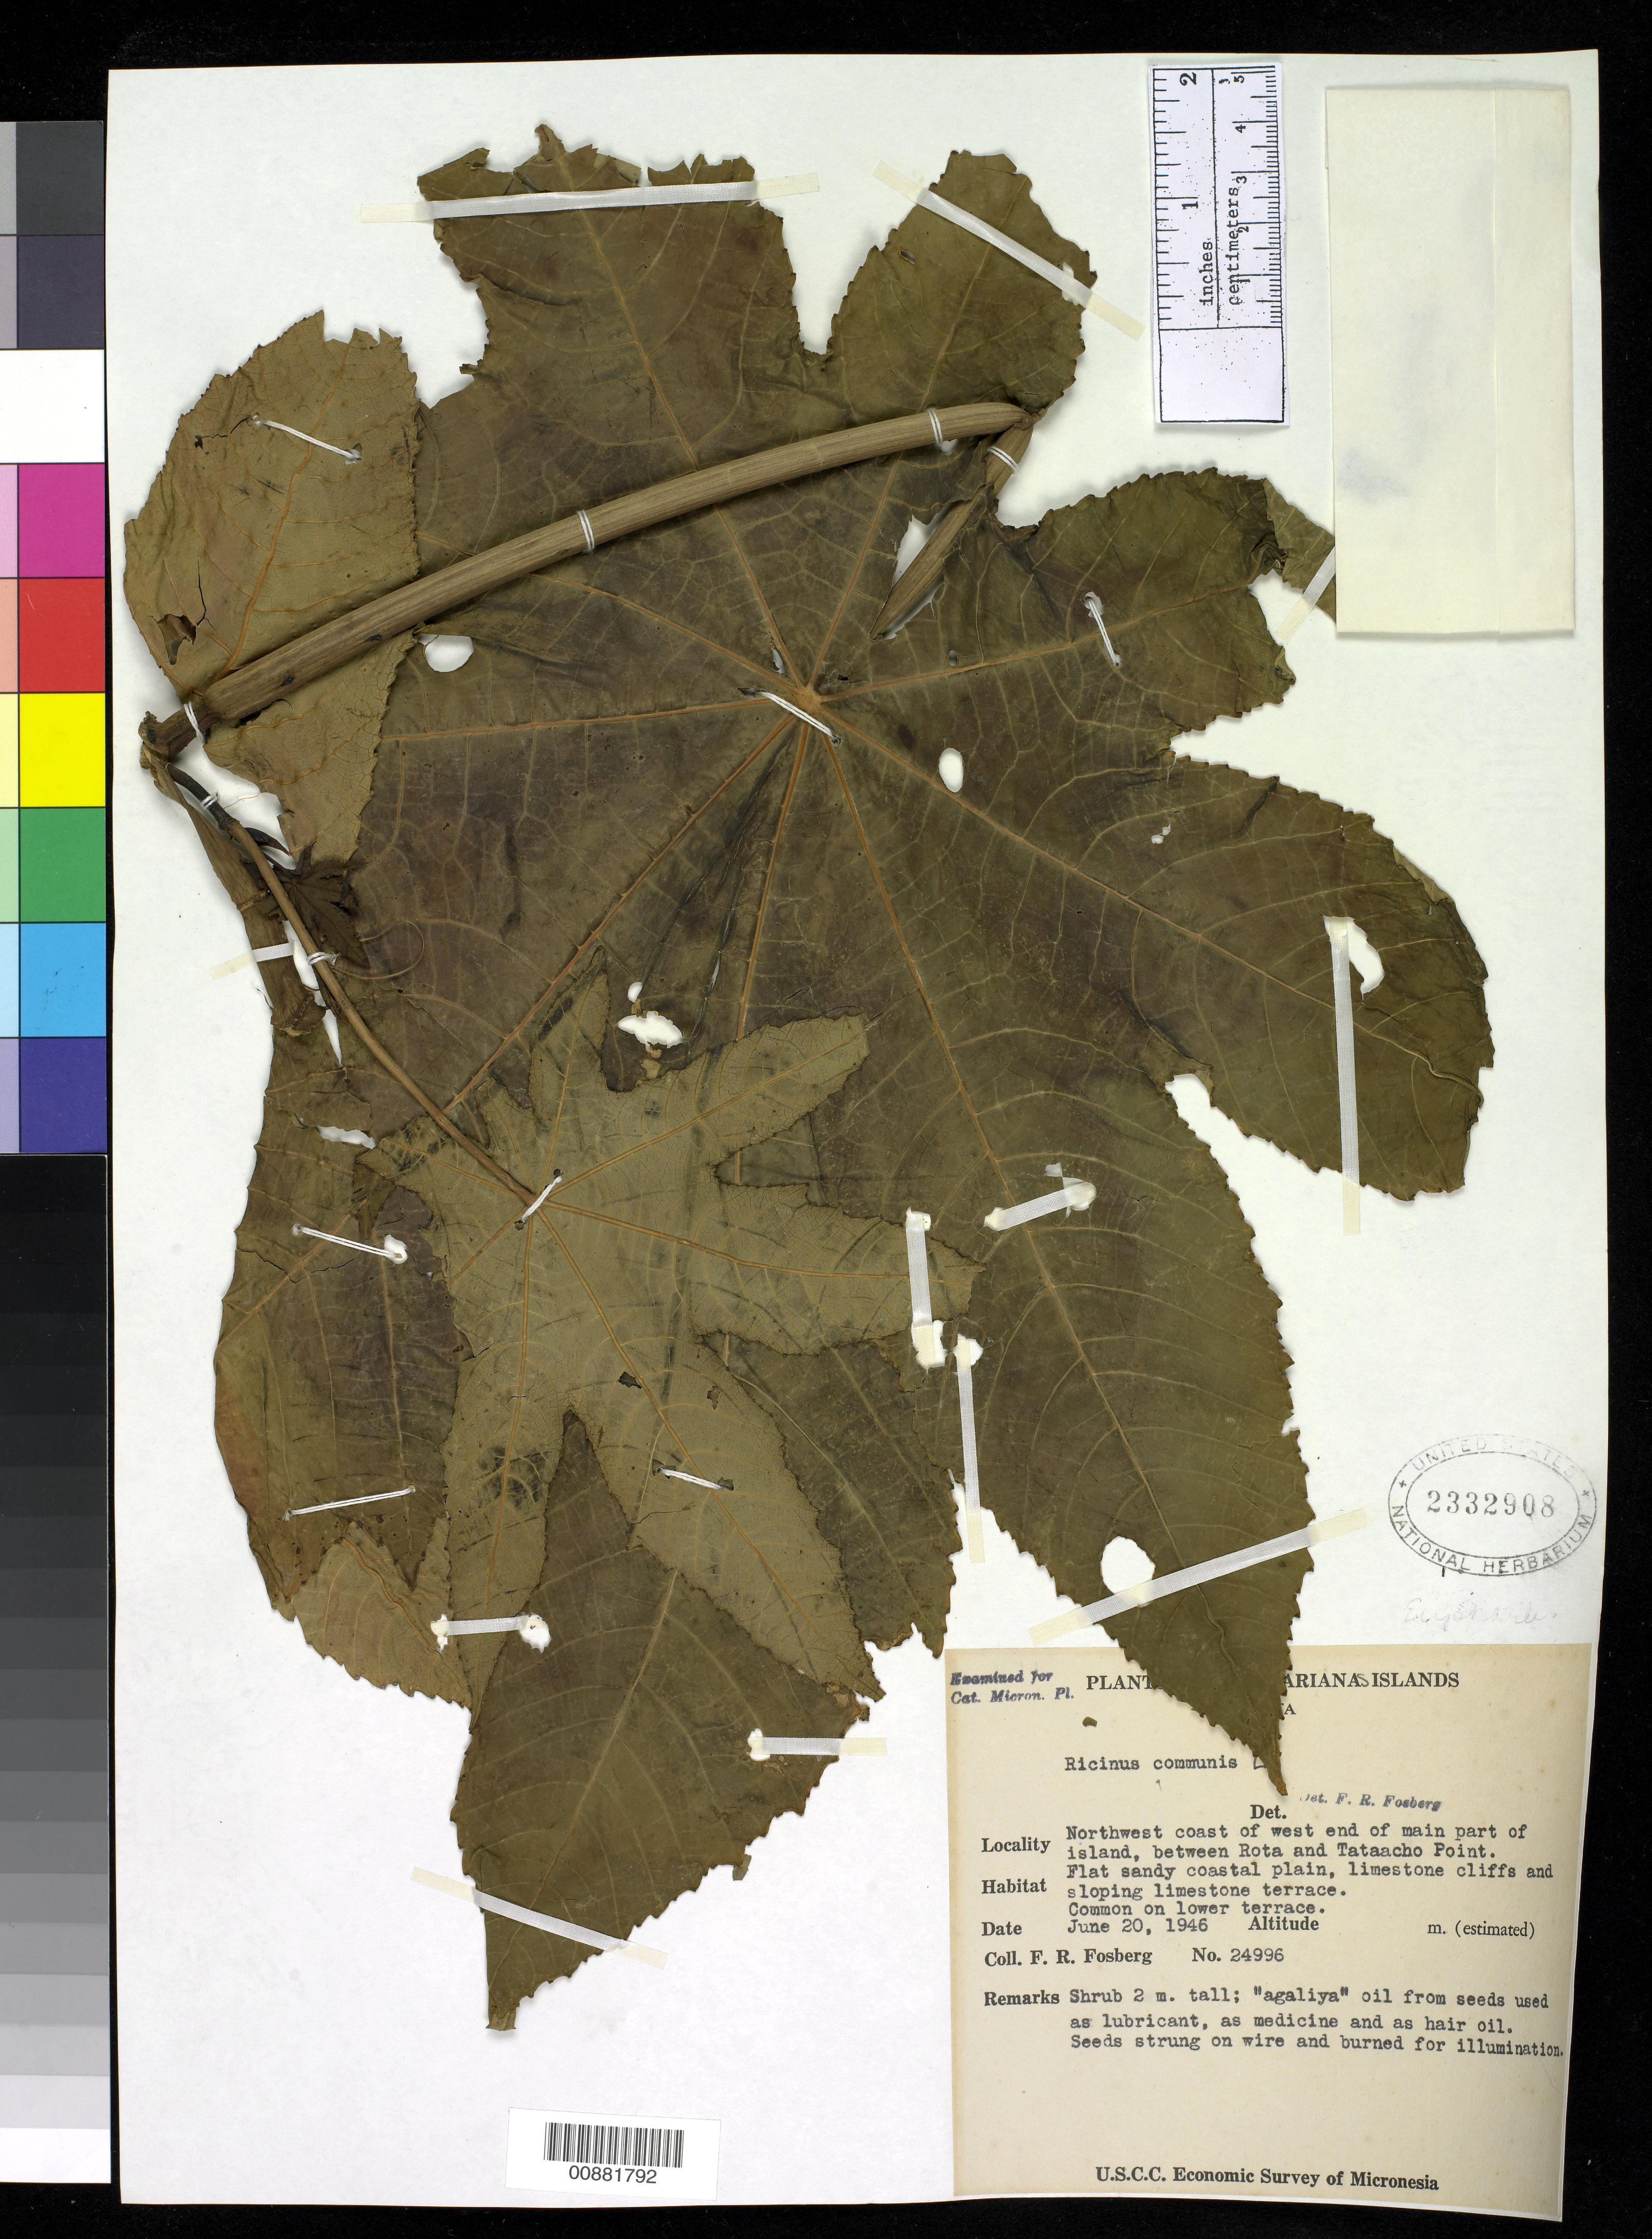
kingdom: Plantae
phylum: Tracheophyta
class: Magnoliopsida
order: Malpighiales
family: Euphorbiaceae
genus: Ricinus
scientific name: Ricinus communis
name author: L.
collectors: F. R. Fosberg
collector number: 24996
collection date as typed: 20 Jun 1946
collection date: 1946-06-20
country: Northern Mariana Islands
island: Rota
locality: NW coast of w end of main part of island, between Rota & Tataacho Point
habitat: Flat sandy coastal plain, limestone cliffs & sloping limestone terrace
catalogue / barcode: US 2332908